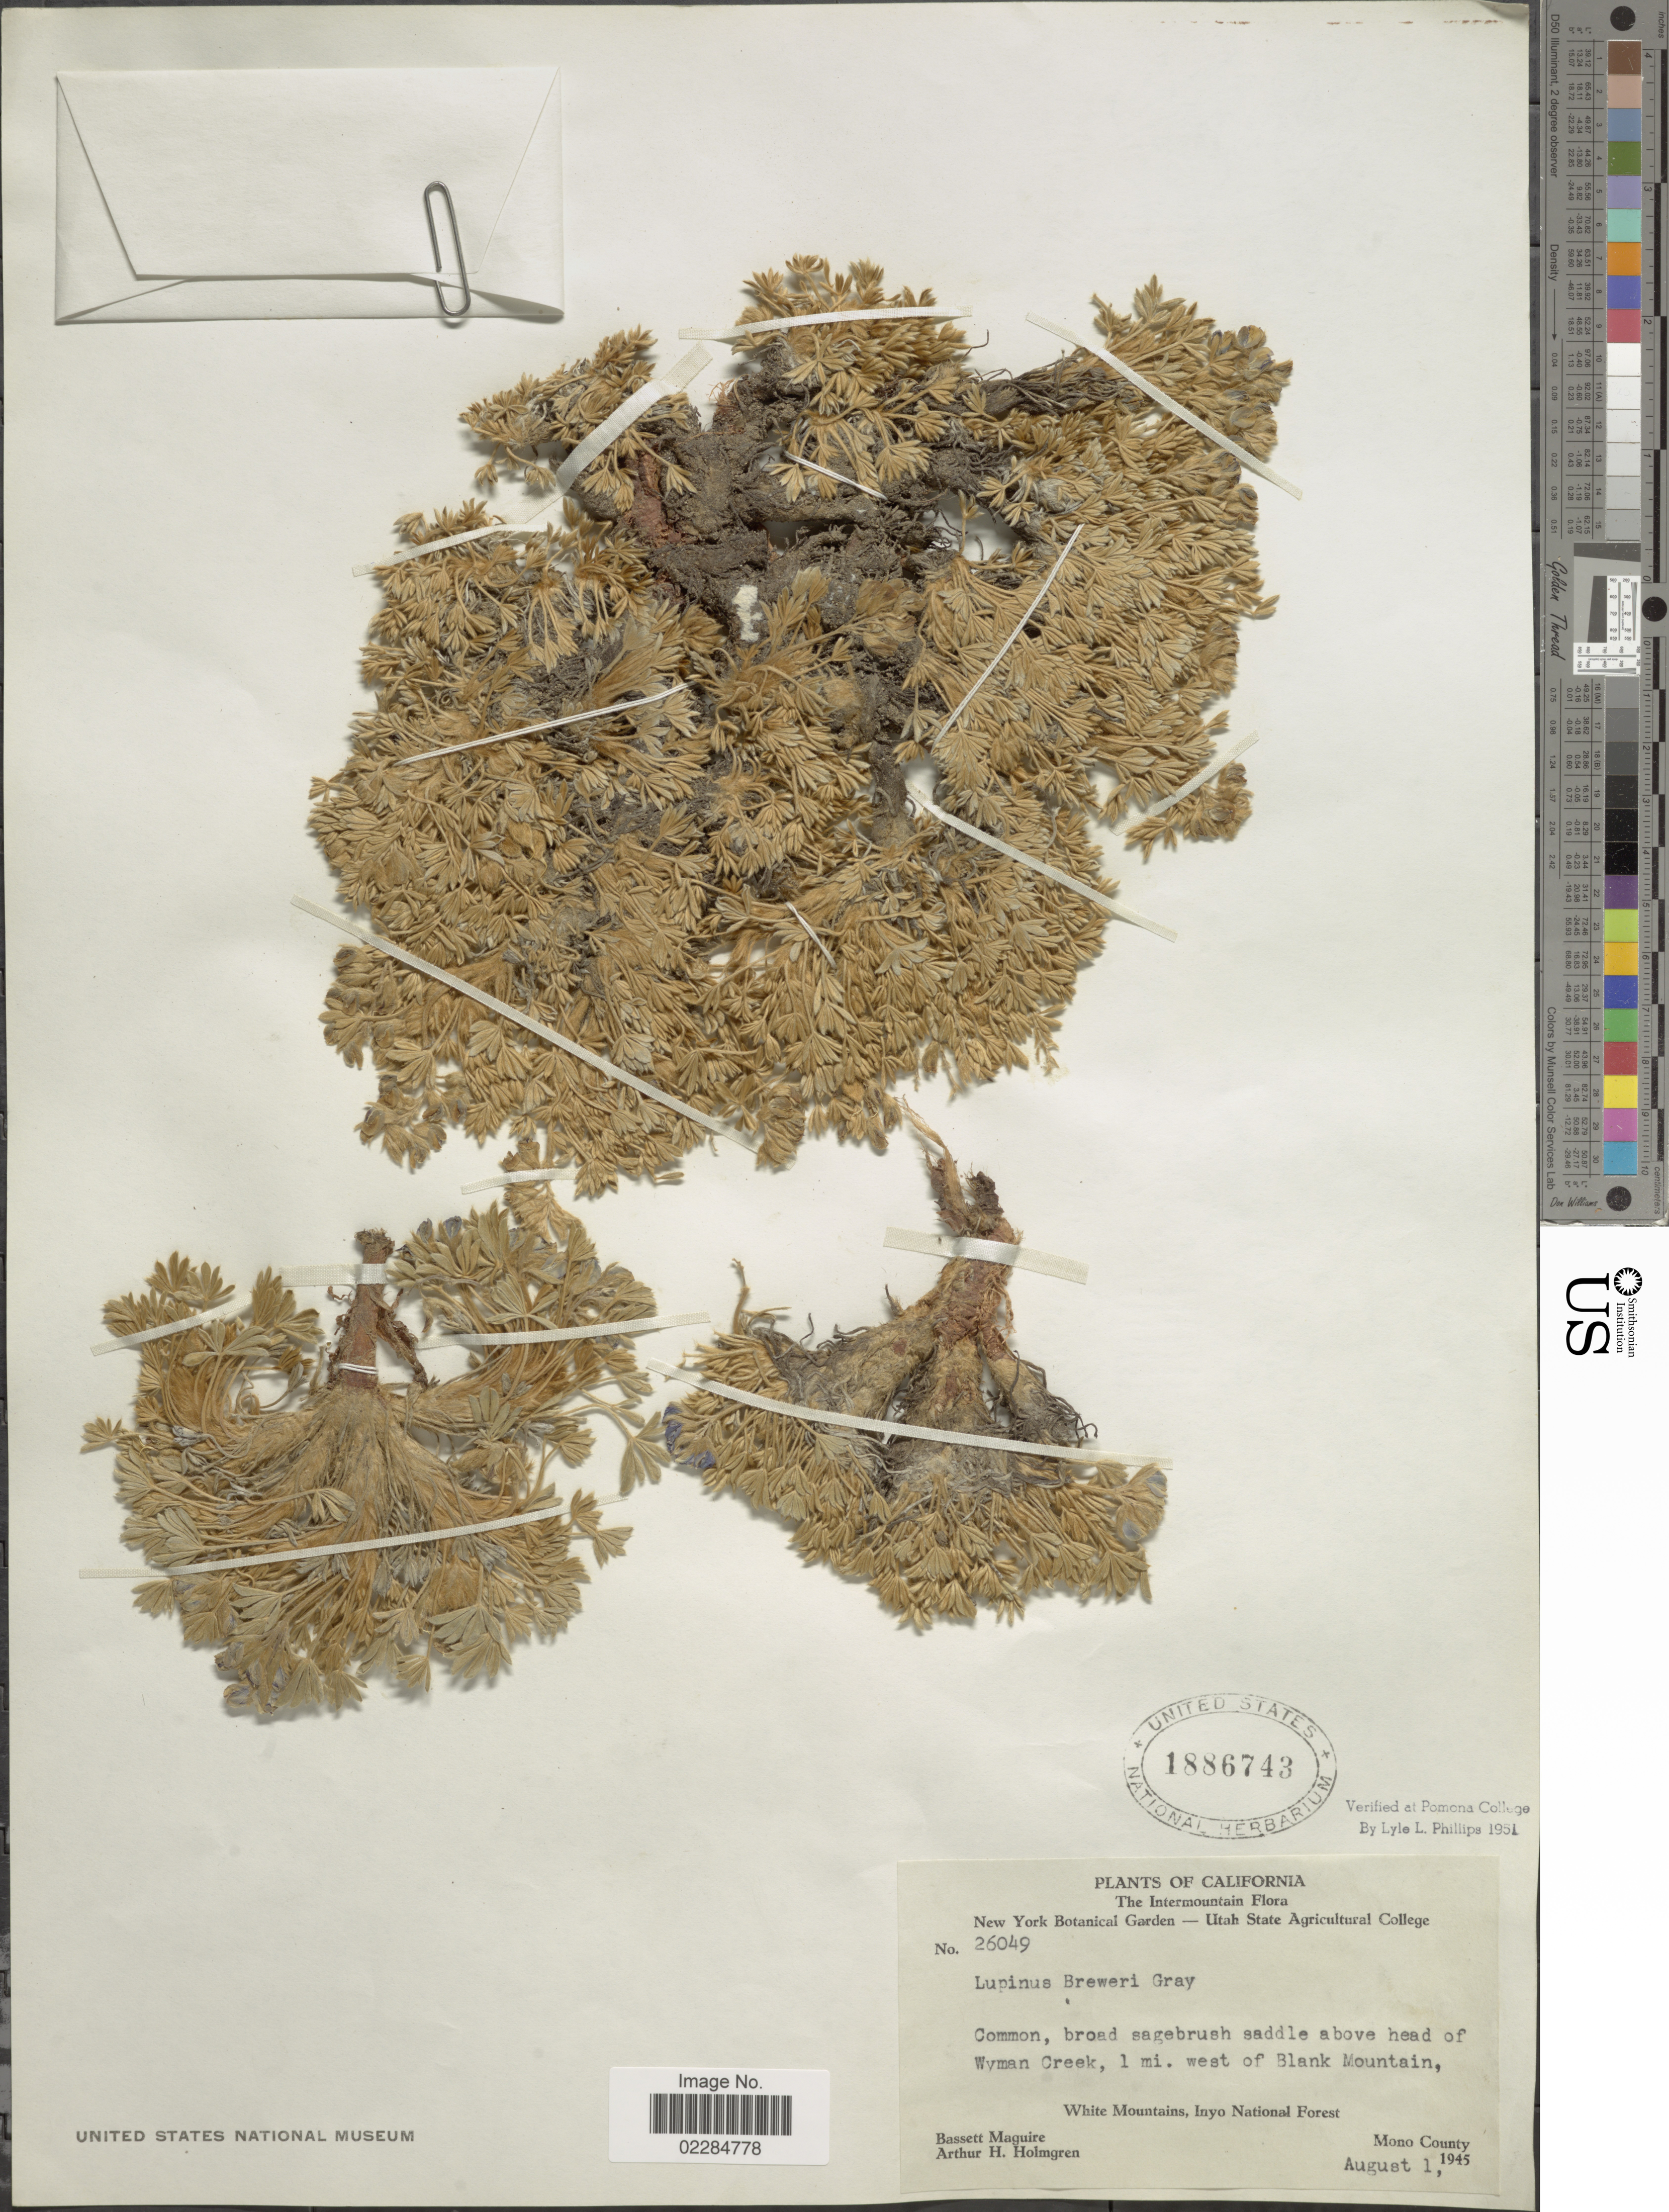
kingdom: Plantae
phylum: Tracheophyta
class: Magnoliopsida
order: Fabales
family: Fabaceae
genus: Lupinus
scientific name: Lupinus breweri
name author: A. Gray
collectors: B. Maguire & A. H. Holmgren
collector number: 26049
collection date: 1945-08-01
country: United States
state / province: California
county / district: Mono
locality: Wyman Creek, 1 mi. west of Blank Mountain. White Mountains, Inyo National Forest, Mono County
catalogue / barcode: US 1886743